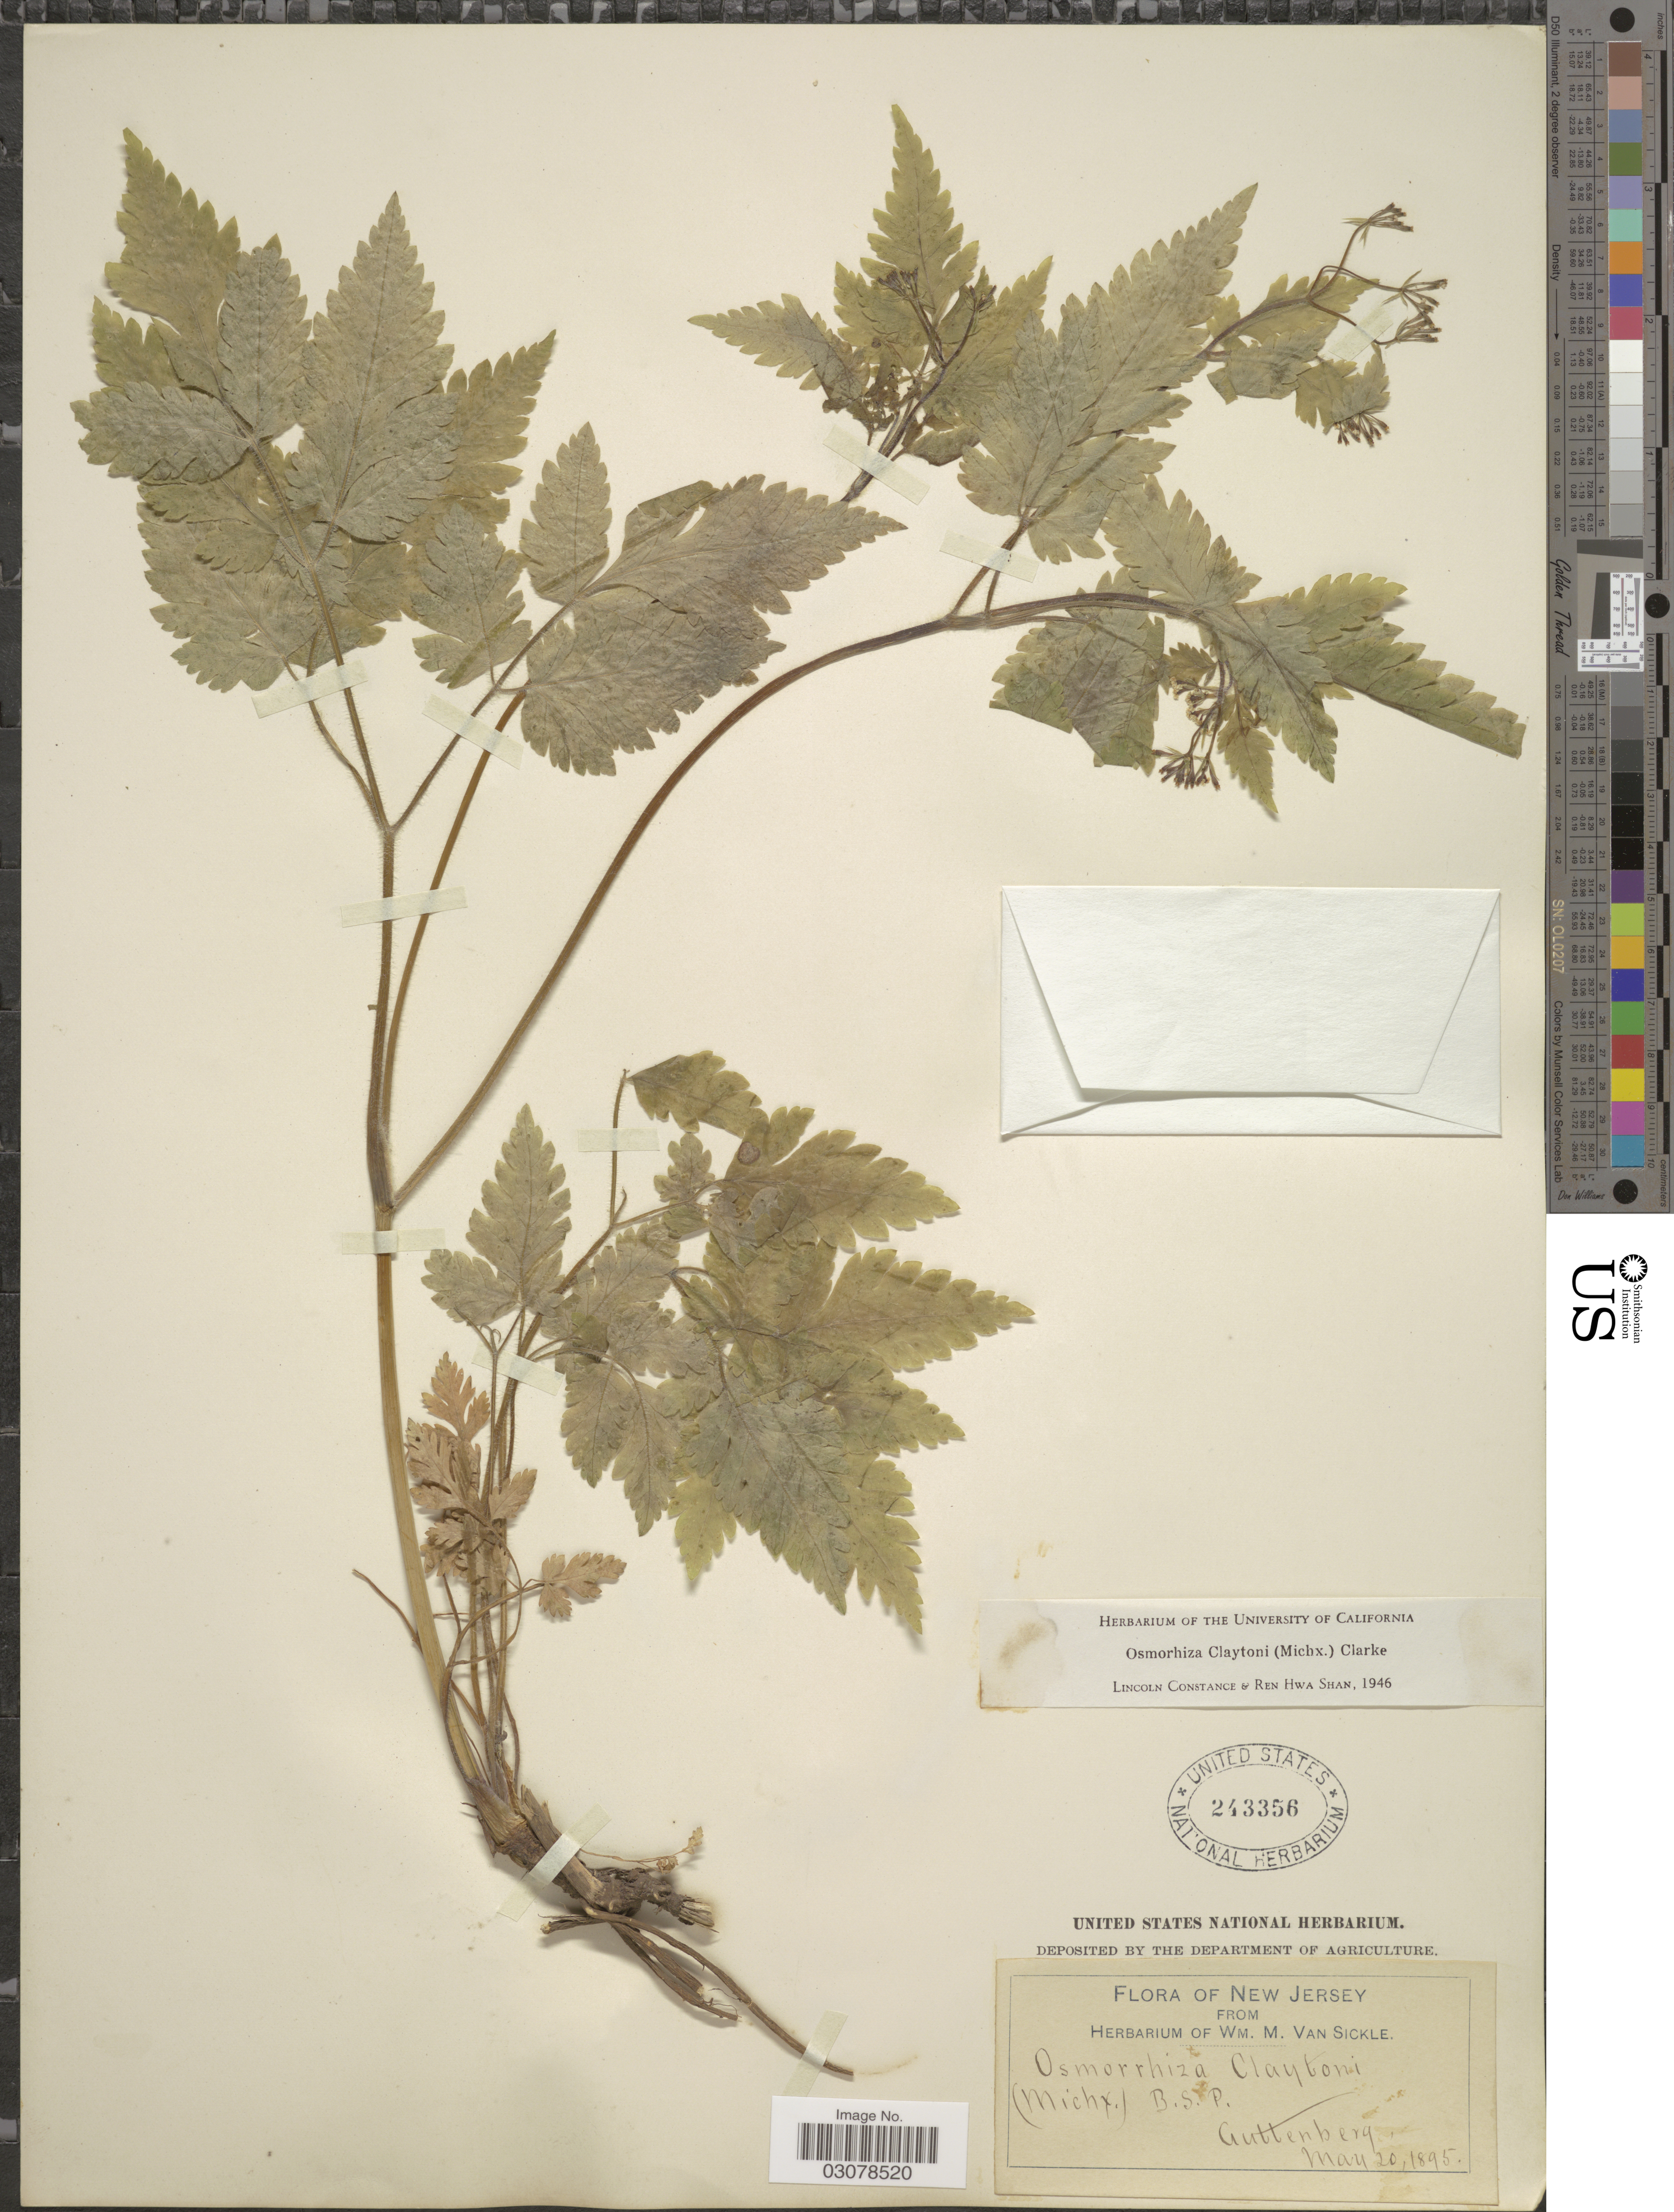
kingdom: Plantae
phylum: Tracheophyta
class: Magnoliopsida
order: Apiales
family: Apiaceae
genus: Osmorhiza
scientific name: Osmorhiza claytonii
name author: (Michx.) C.B. Clarke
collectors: ex herb. Wm. M. Van Sickle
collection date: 1895-05-20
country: United States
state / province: New Jersey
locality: Guttenberg.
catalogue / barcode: US 243356